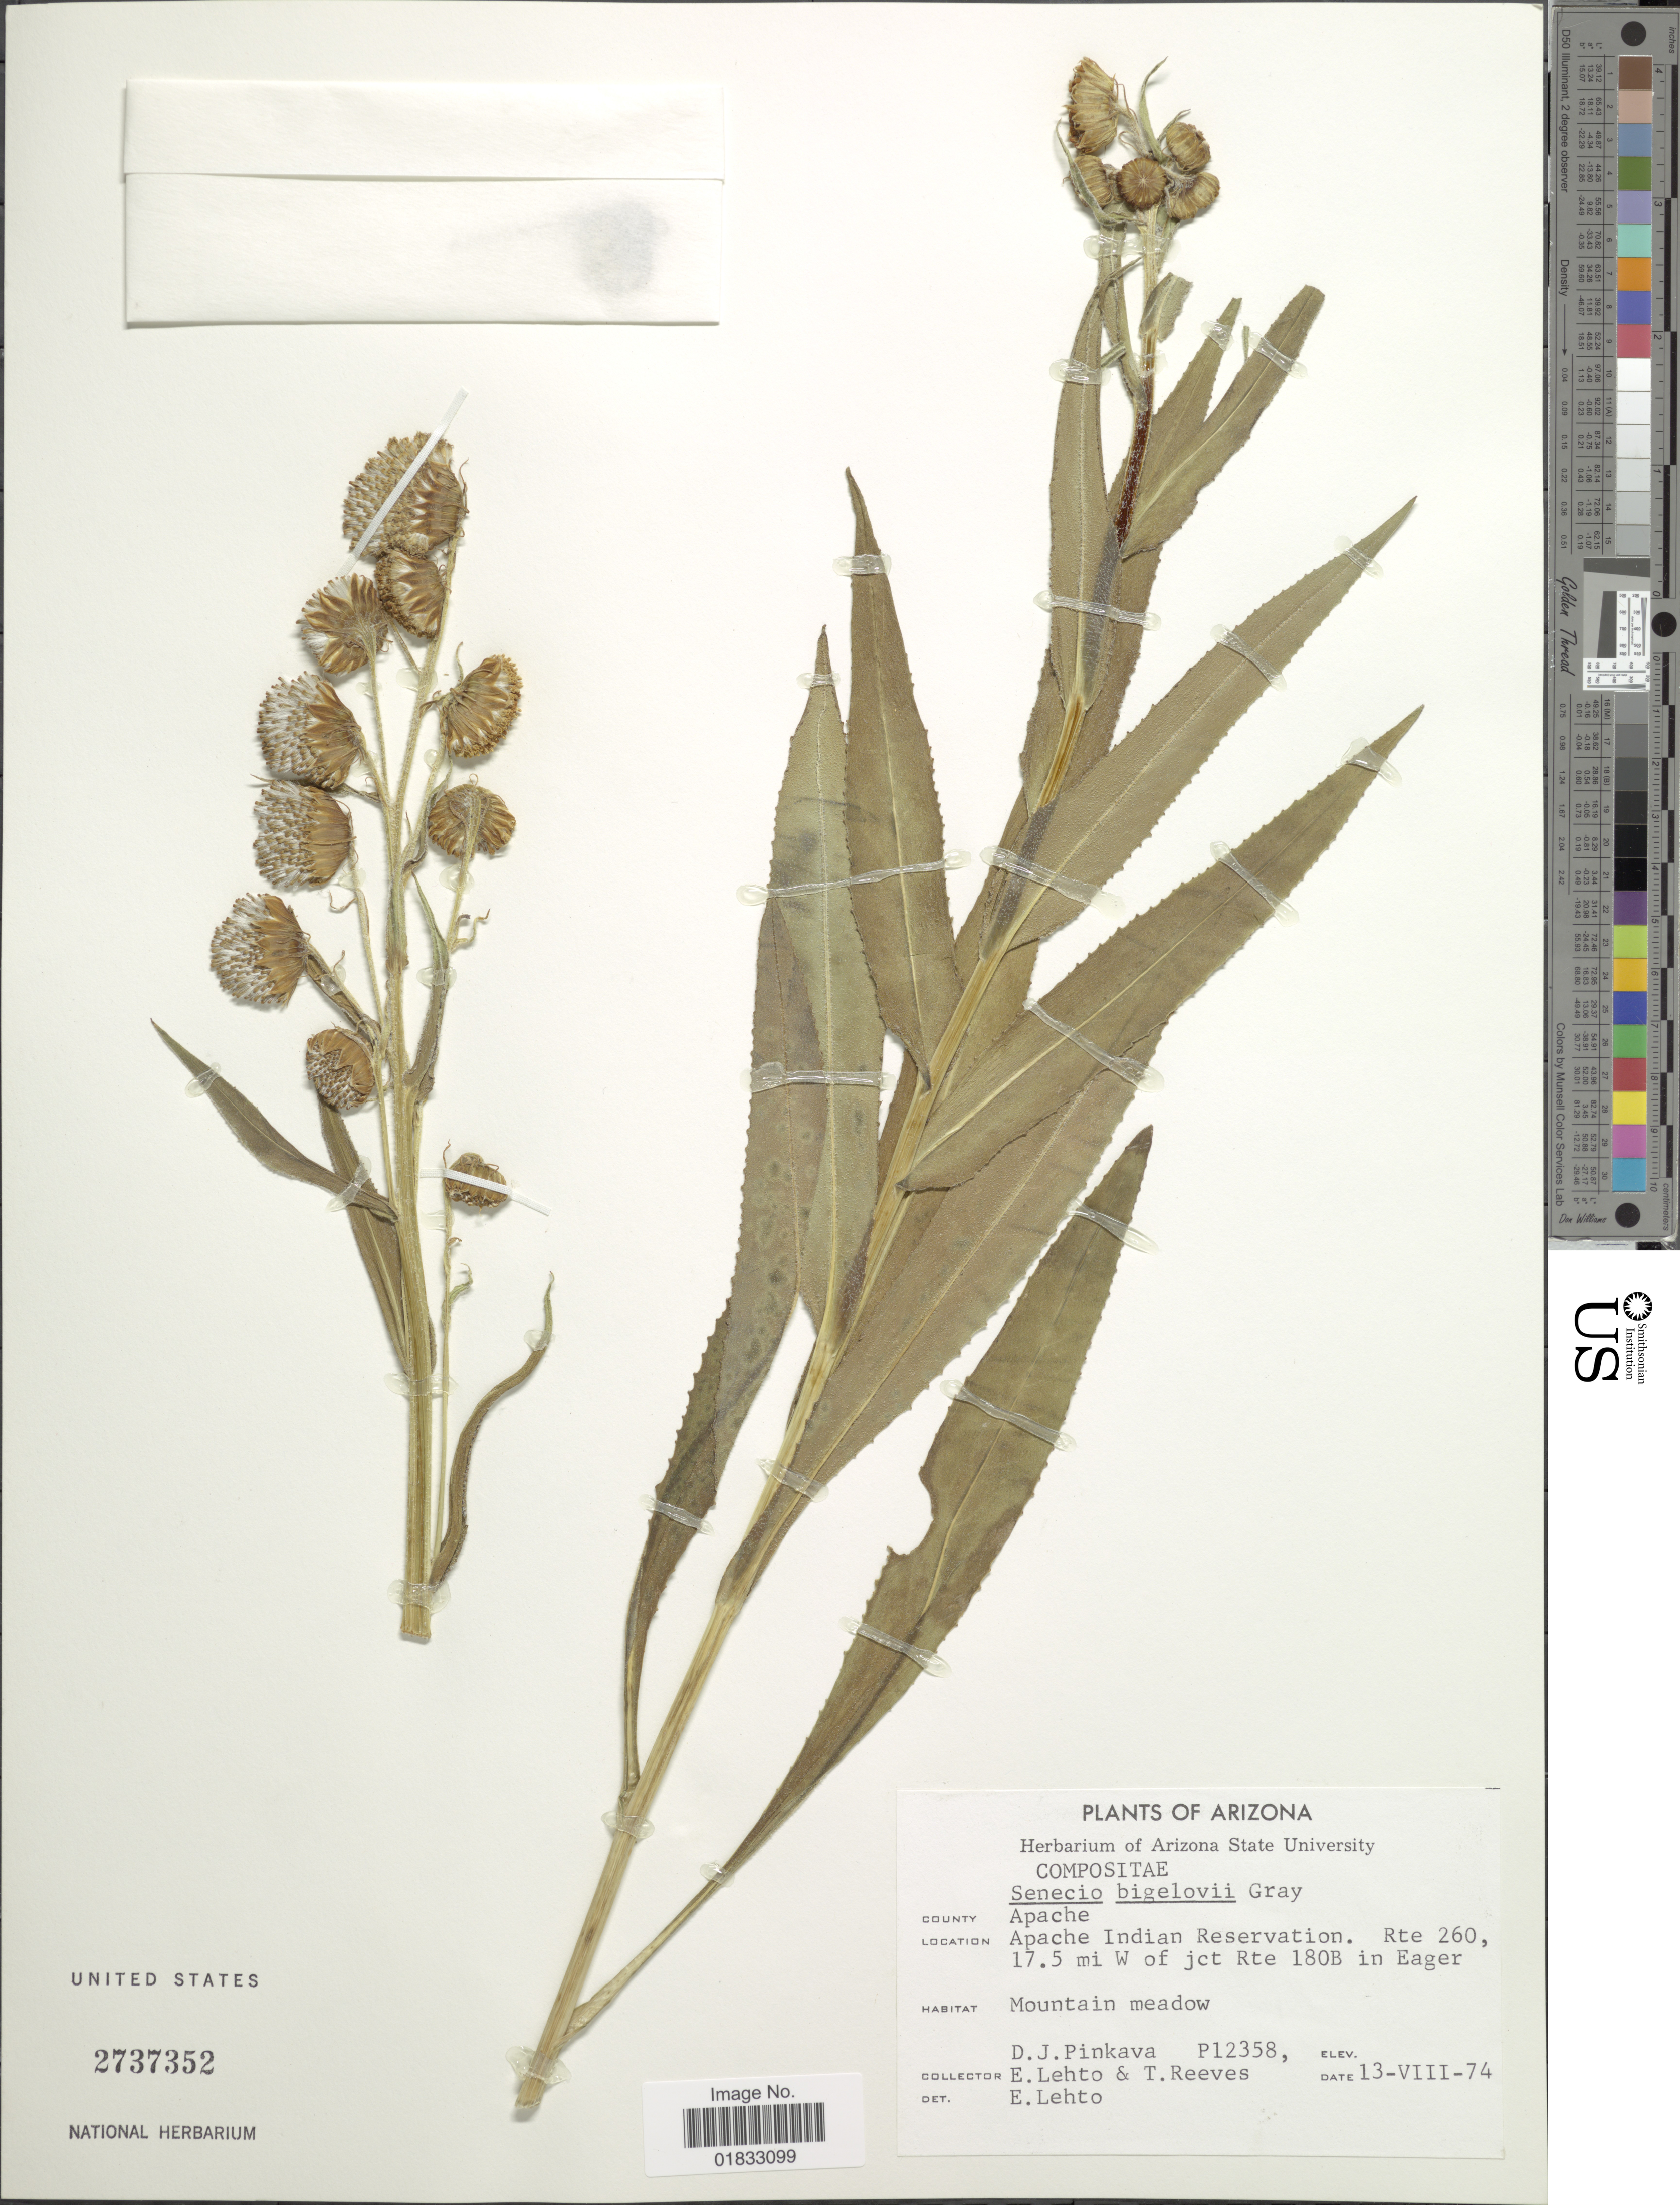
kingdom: Plantae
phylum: Tracheophyta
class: Magnoliopsida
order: Asterales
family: Asteraceae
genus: Senecio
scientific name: Senecio bigelovii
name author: A. Gray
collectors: D. J. Pinkava, E. Lehto & T. Reeves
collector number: P12358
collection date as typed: Transcribed d/m/y: 13/8/74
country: United States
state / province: Arizona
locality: County Apache. Apache Indian Reservation. Rte 260, 17.5 mi W of jct Rte 180B in Eager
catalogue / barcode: US 2737352